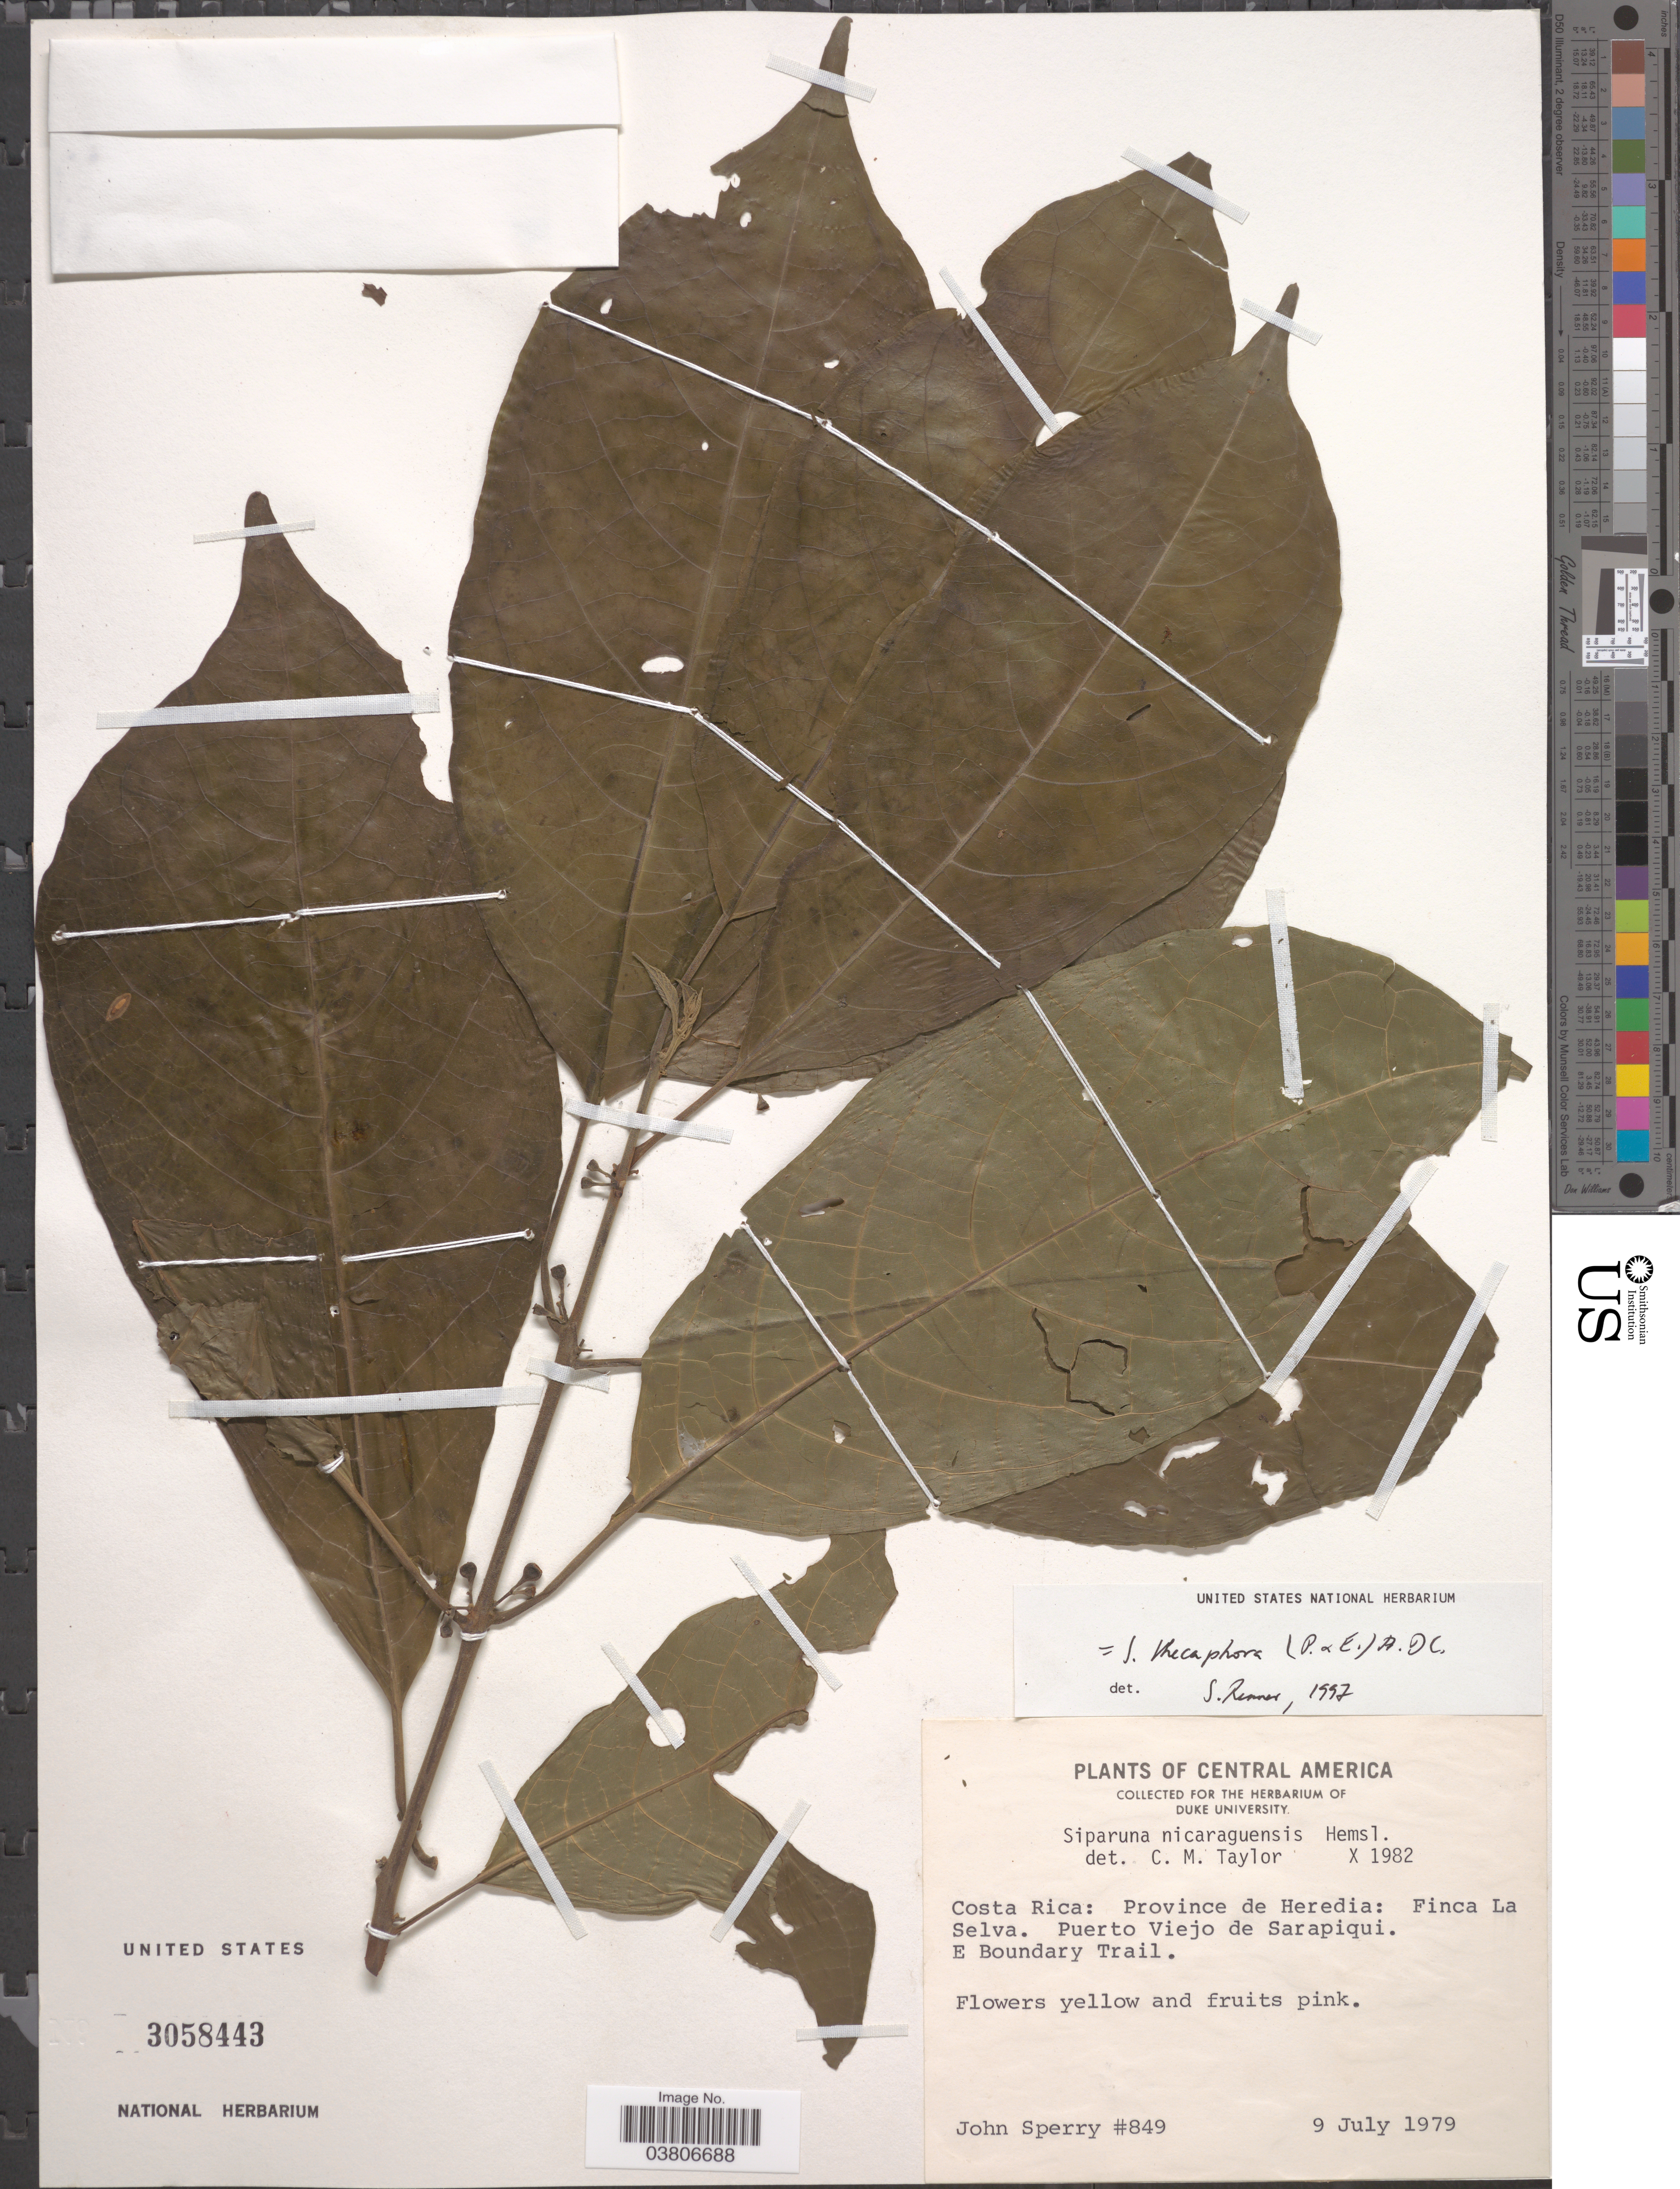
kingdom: Plantae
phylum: Tracheophyta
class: Magnoliopsida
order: Laurales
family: Siparunaceae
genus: Siparuna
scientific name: Siparuna thecaphora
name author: (Poepp. & Endl.) A. DC.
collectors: J. Sperry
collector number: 849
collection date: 1979-07-09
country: Costa Rica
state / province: Heredia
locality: Central America. Fina La Selva. Puerto Viejo de Sarapiqui. E Boundary Trail.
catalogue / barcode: US 3058443